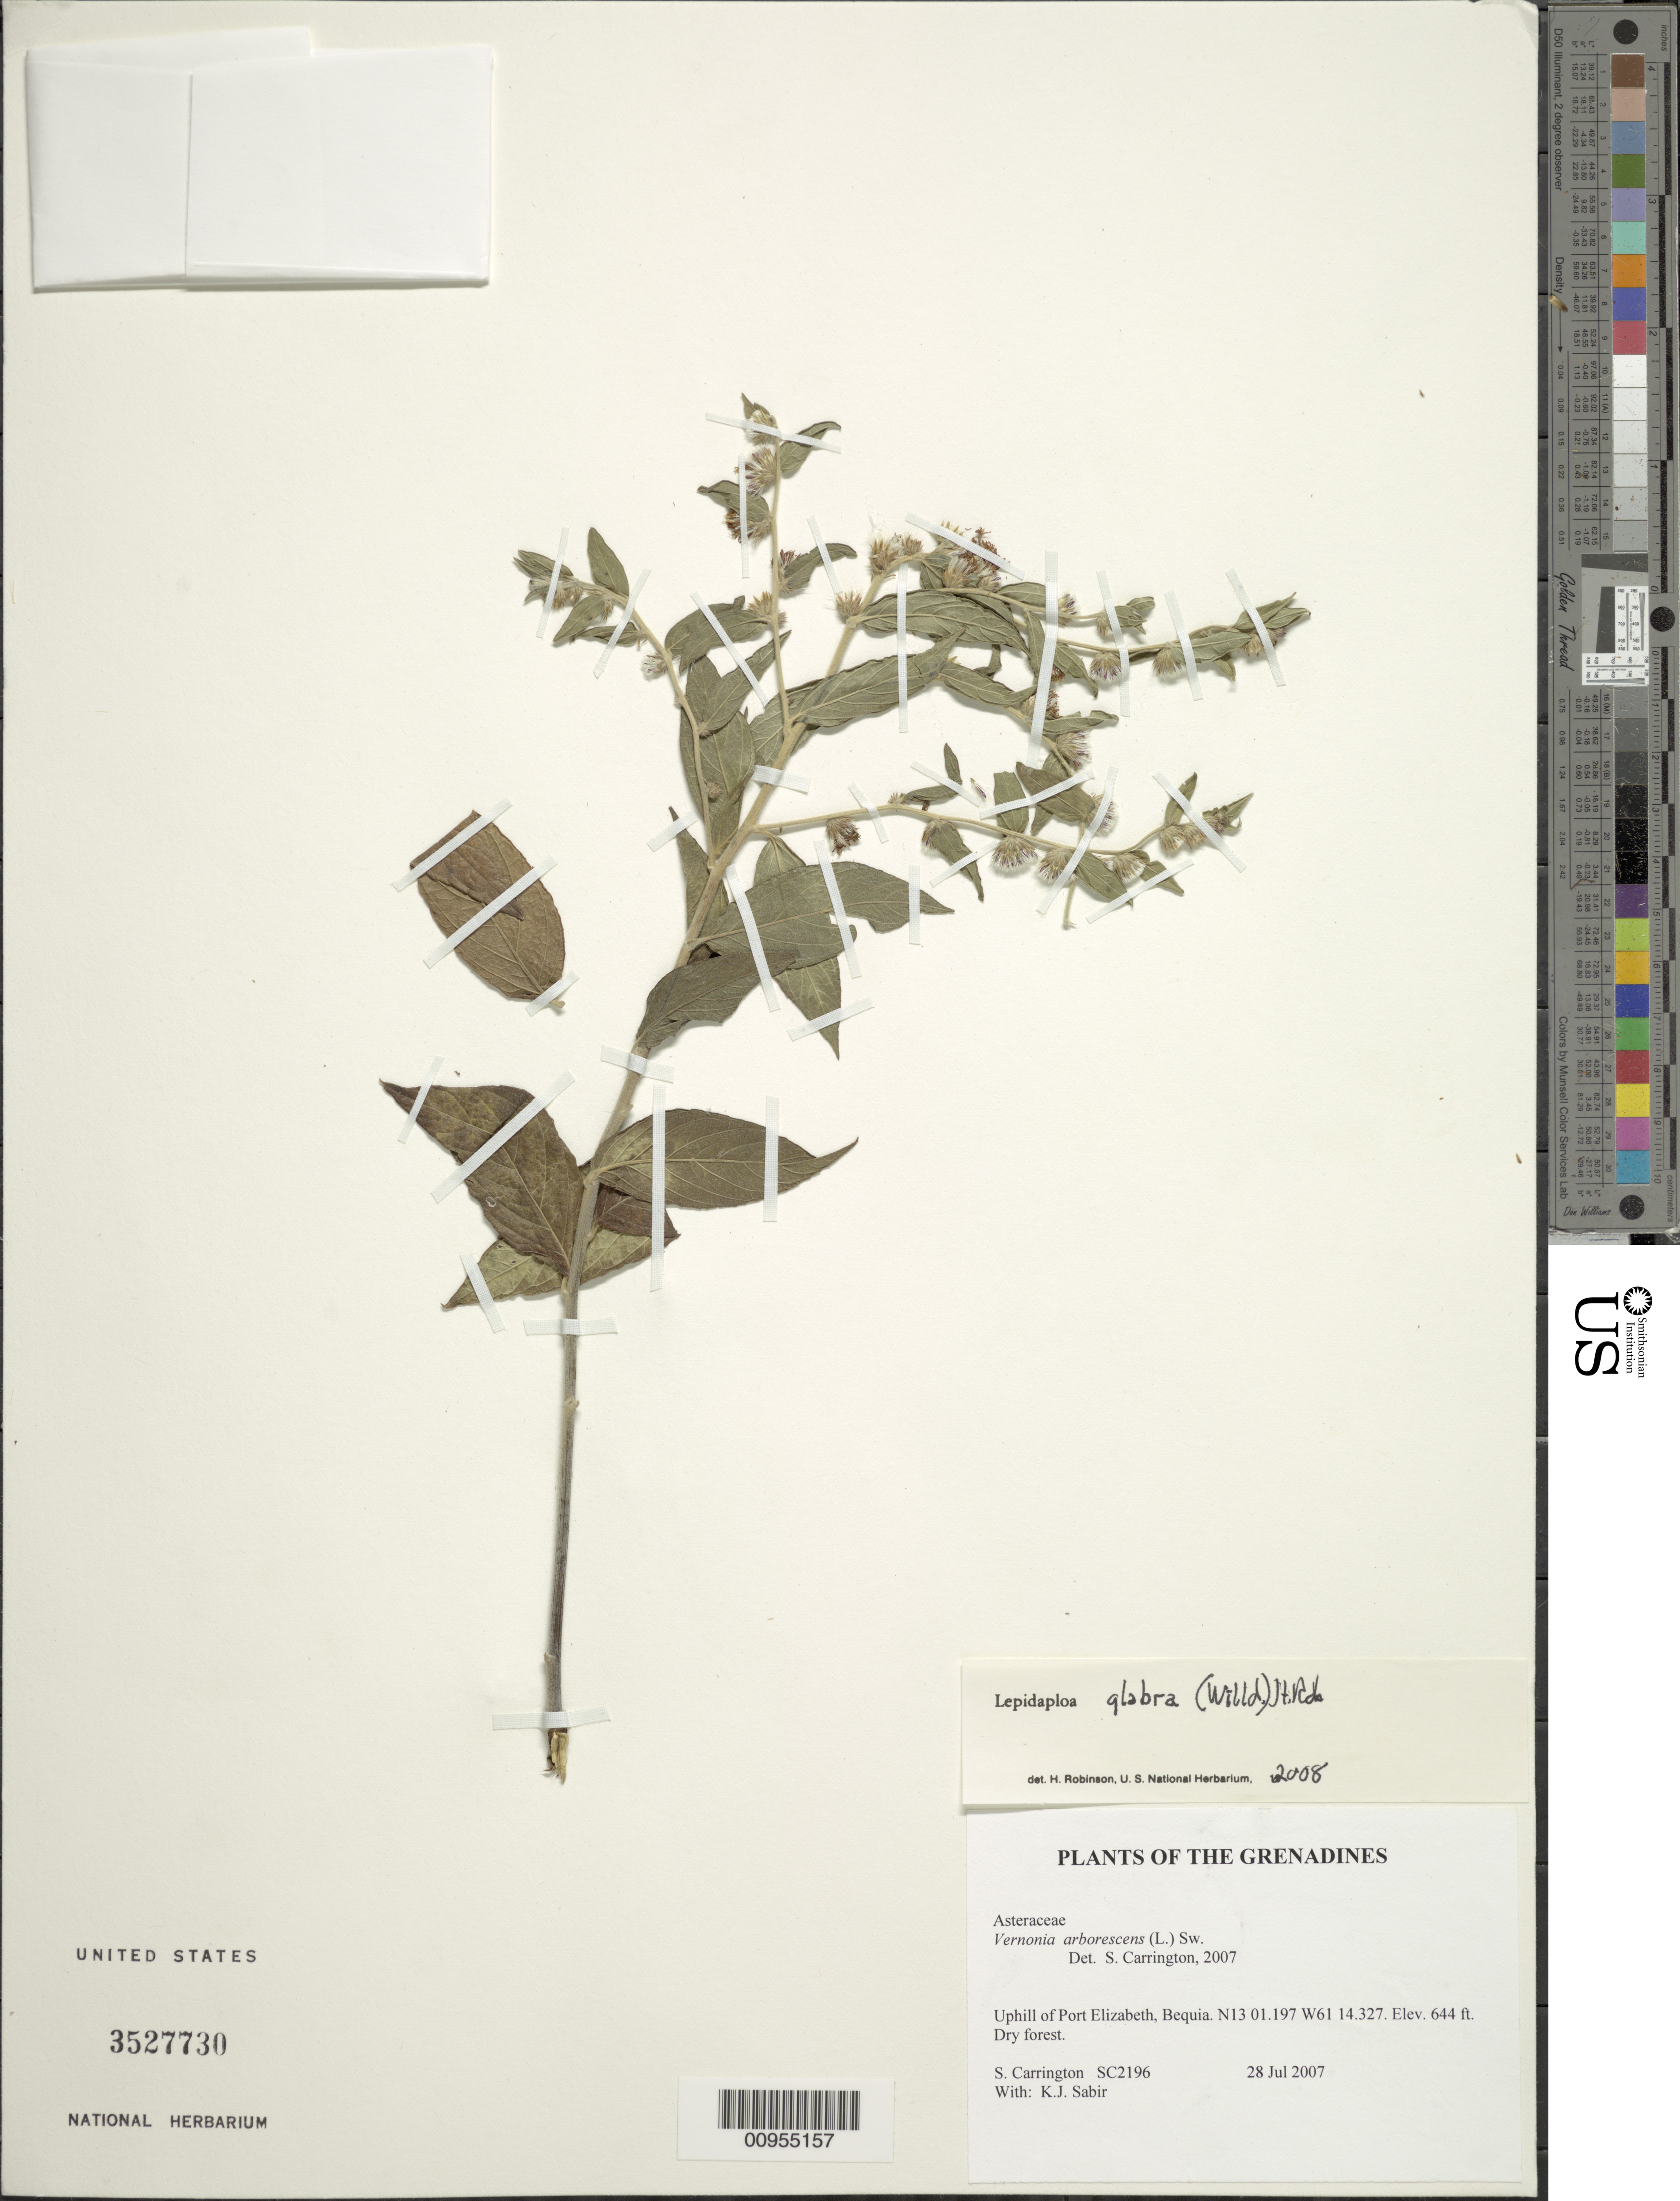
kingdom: Plantae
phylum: Tracheophyta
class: Magnoliopsida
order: Asterales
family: Asteraceae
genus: Lepidaploa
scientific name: Lepidaploa glabra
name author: (Willd.) H. Rob.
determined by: Robinson, Harold E., (US)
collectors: C. M. S. Carrington & K. Sabir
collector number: SC 2196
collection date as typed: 28 Jul 2007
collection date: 2007-07-28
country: St. Vincent - Grenadines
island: Bequia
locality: uphill of Port Elizabeth, Bequia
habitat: dry forest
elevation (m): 196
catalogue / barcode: US 3527730